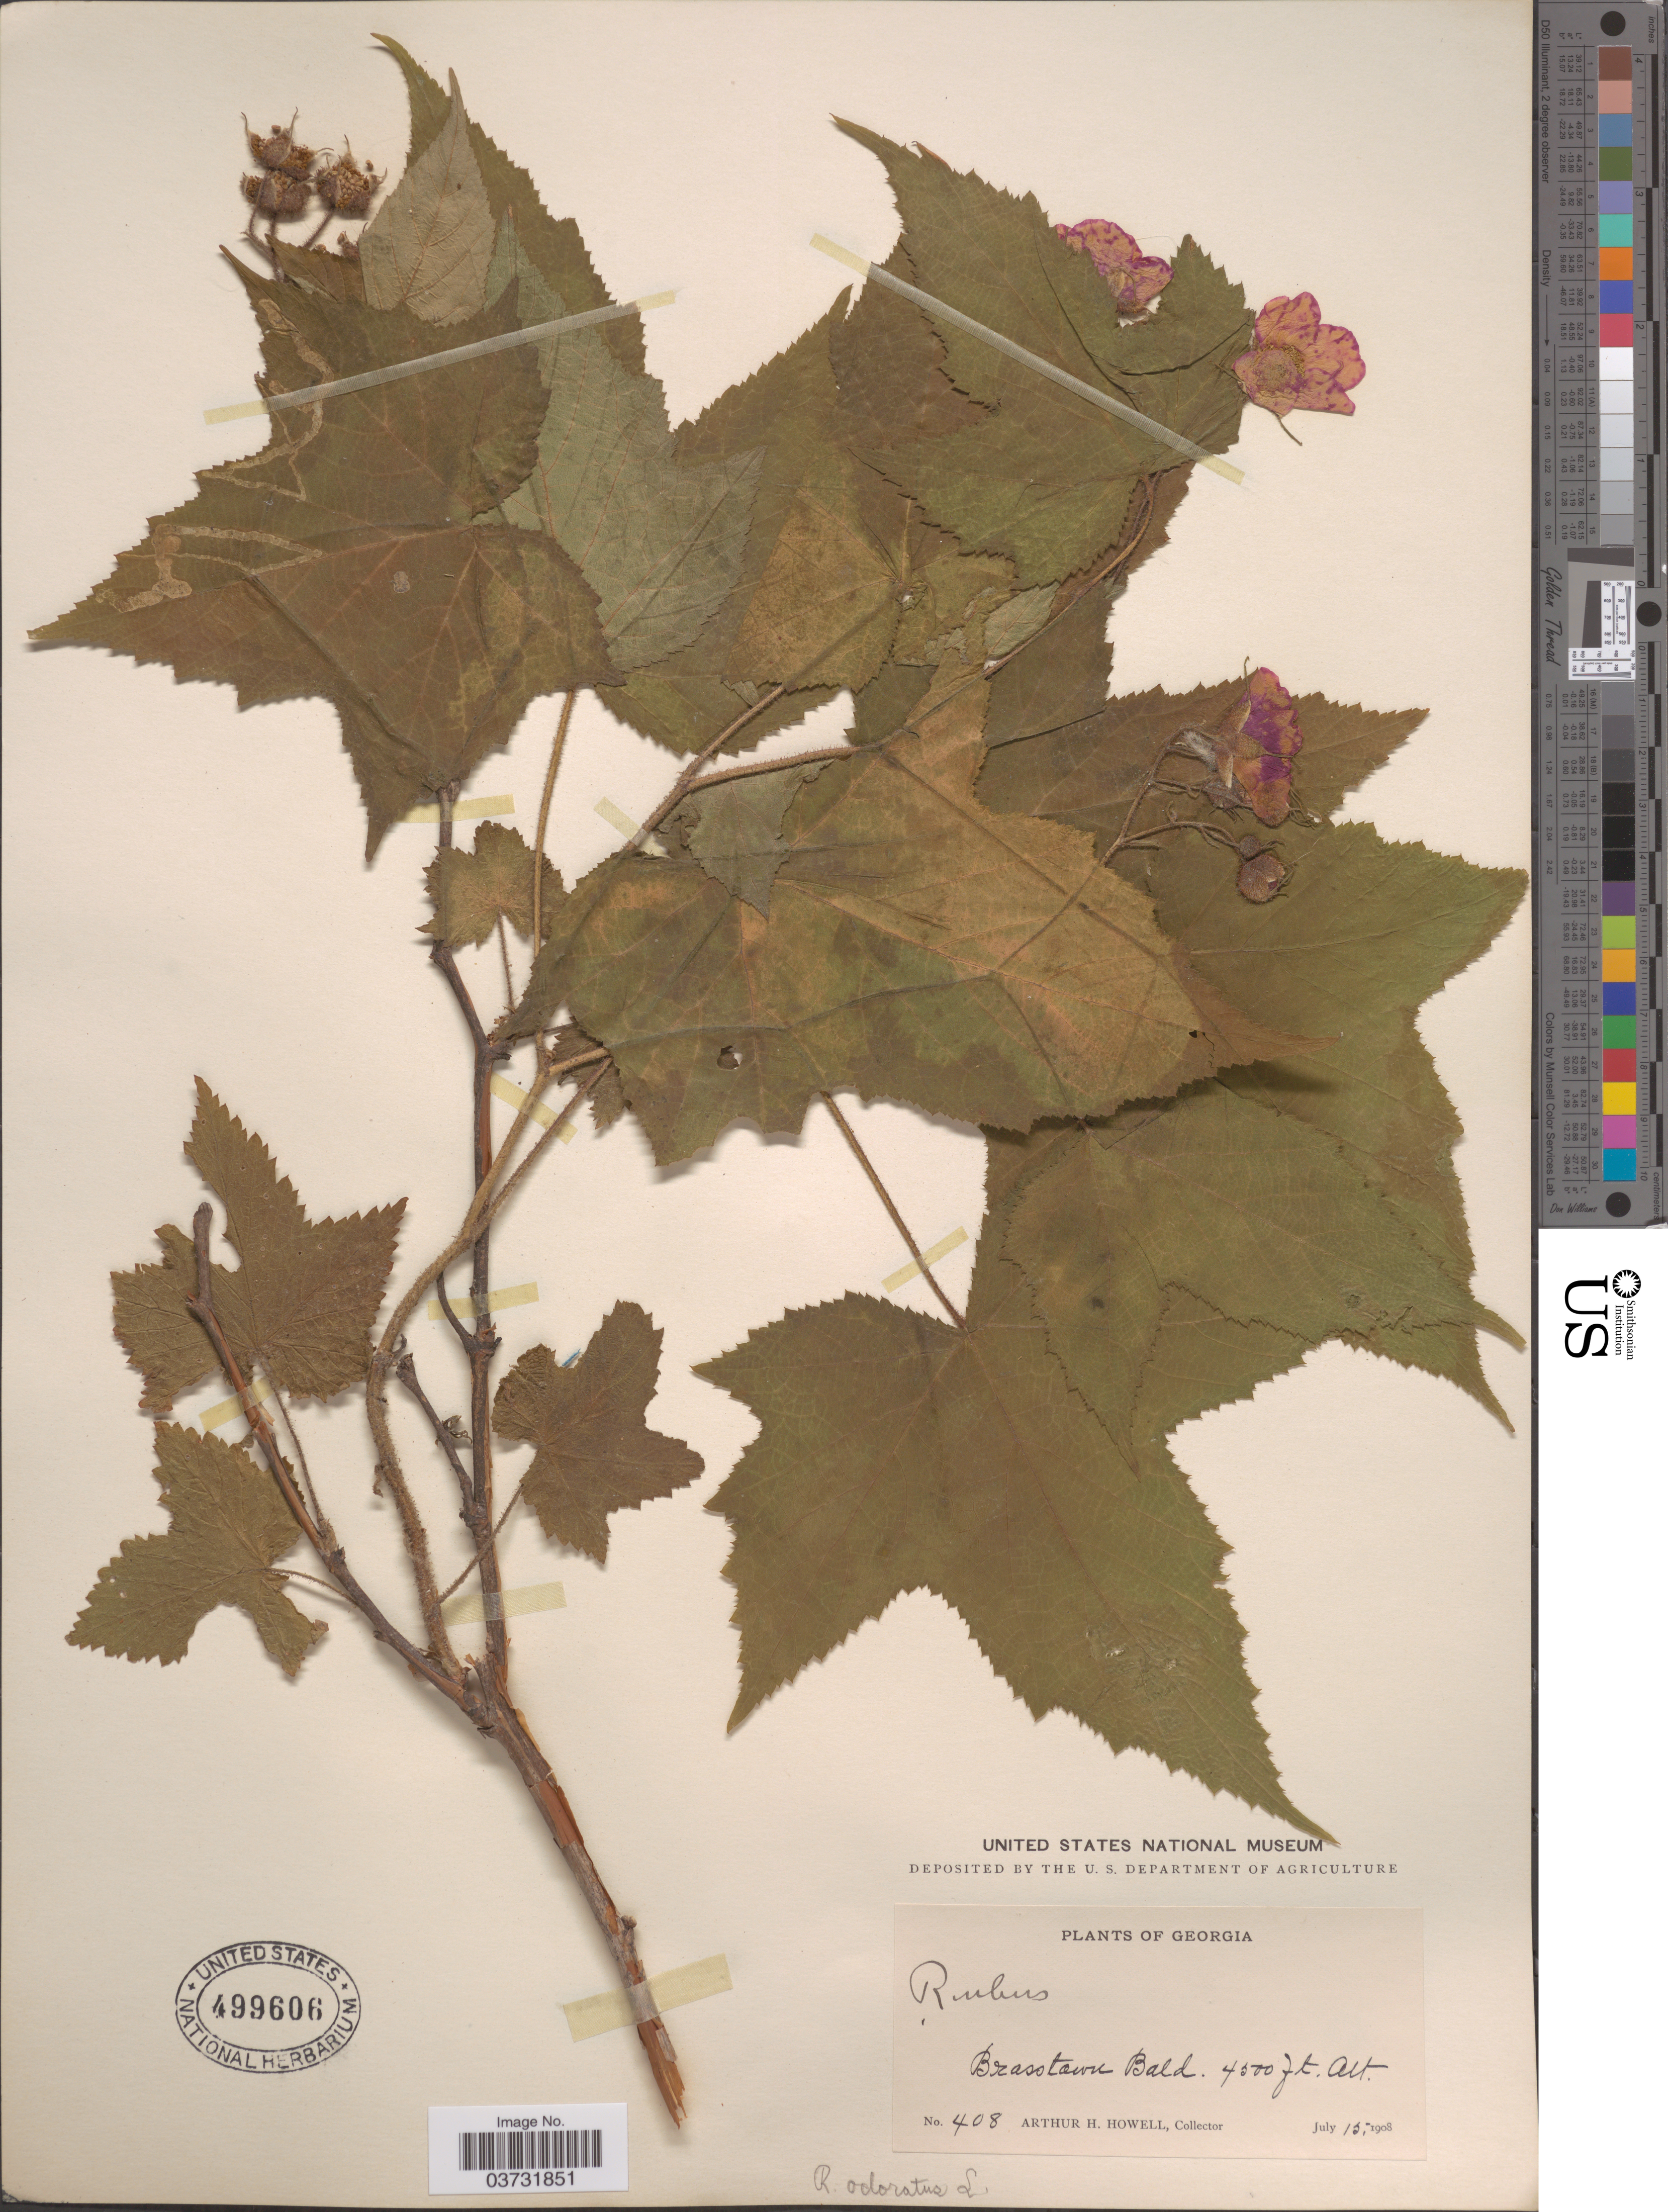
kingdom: Plantae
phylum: Tracheophyta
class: Magnoliopsida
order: Rosales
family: Rosaceae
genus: Rubus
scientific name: Rubus odoratus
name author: L.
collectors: A. H. Howell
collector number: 408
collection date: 1908-07-15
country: United States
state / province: Georgia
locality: Brasstown Bald.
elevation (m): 1372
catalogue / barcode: US 499606